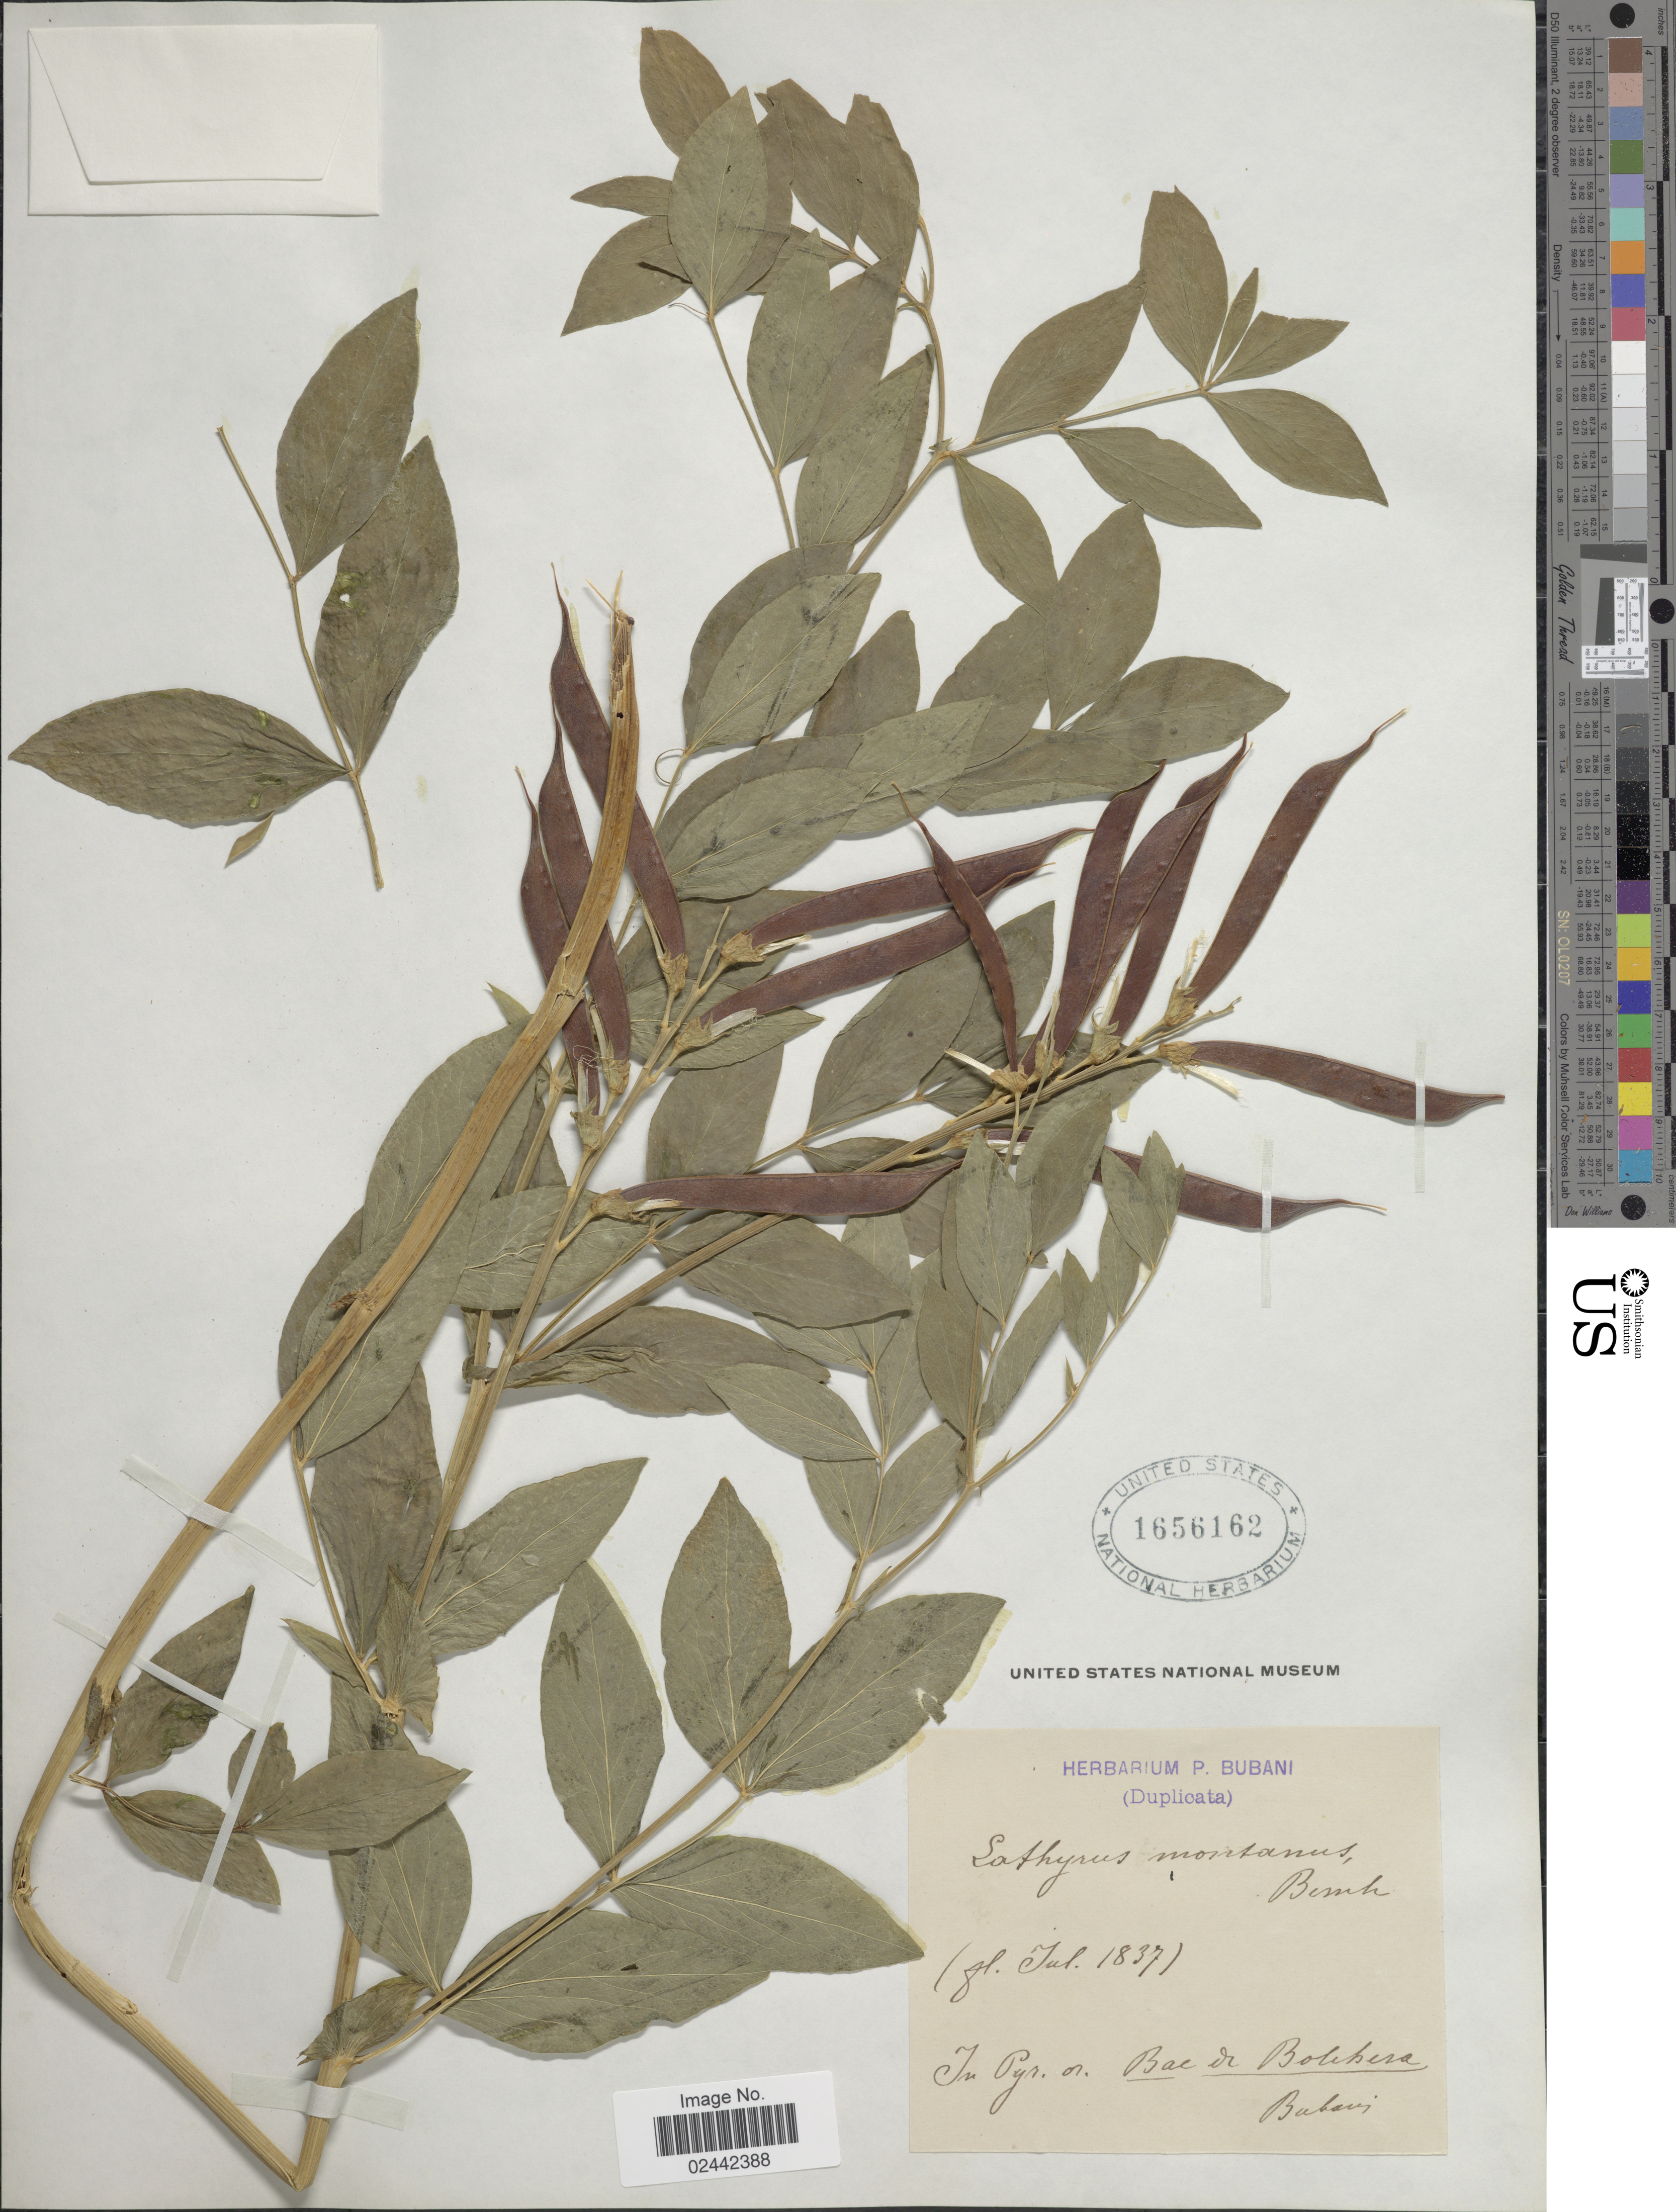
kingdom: Plantae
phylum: Tracheophyta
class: Magnoliopsida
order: Fabales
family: Fabaceae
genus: Lathyrus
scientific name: Lathyrus montanus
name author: Bernh.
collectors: P. Bubani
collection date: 1837-07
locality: In Pyr. or. Bac. de Bolehera [interpreted]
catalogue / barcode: US 1656162